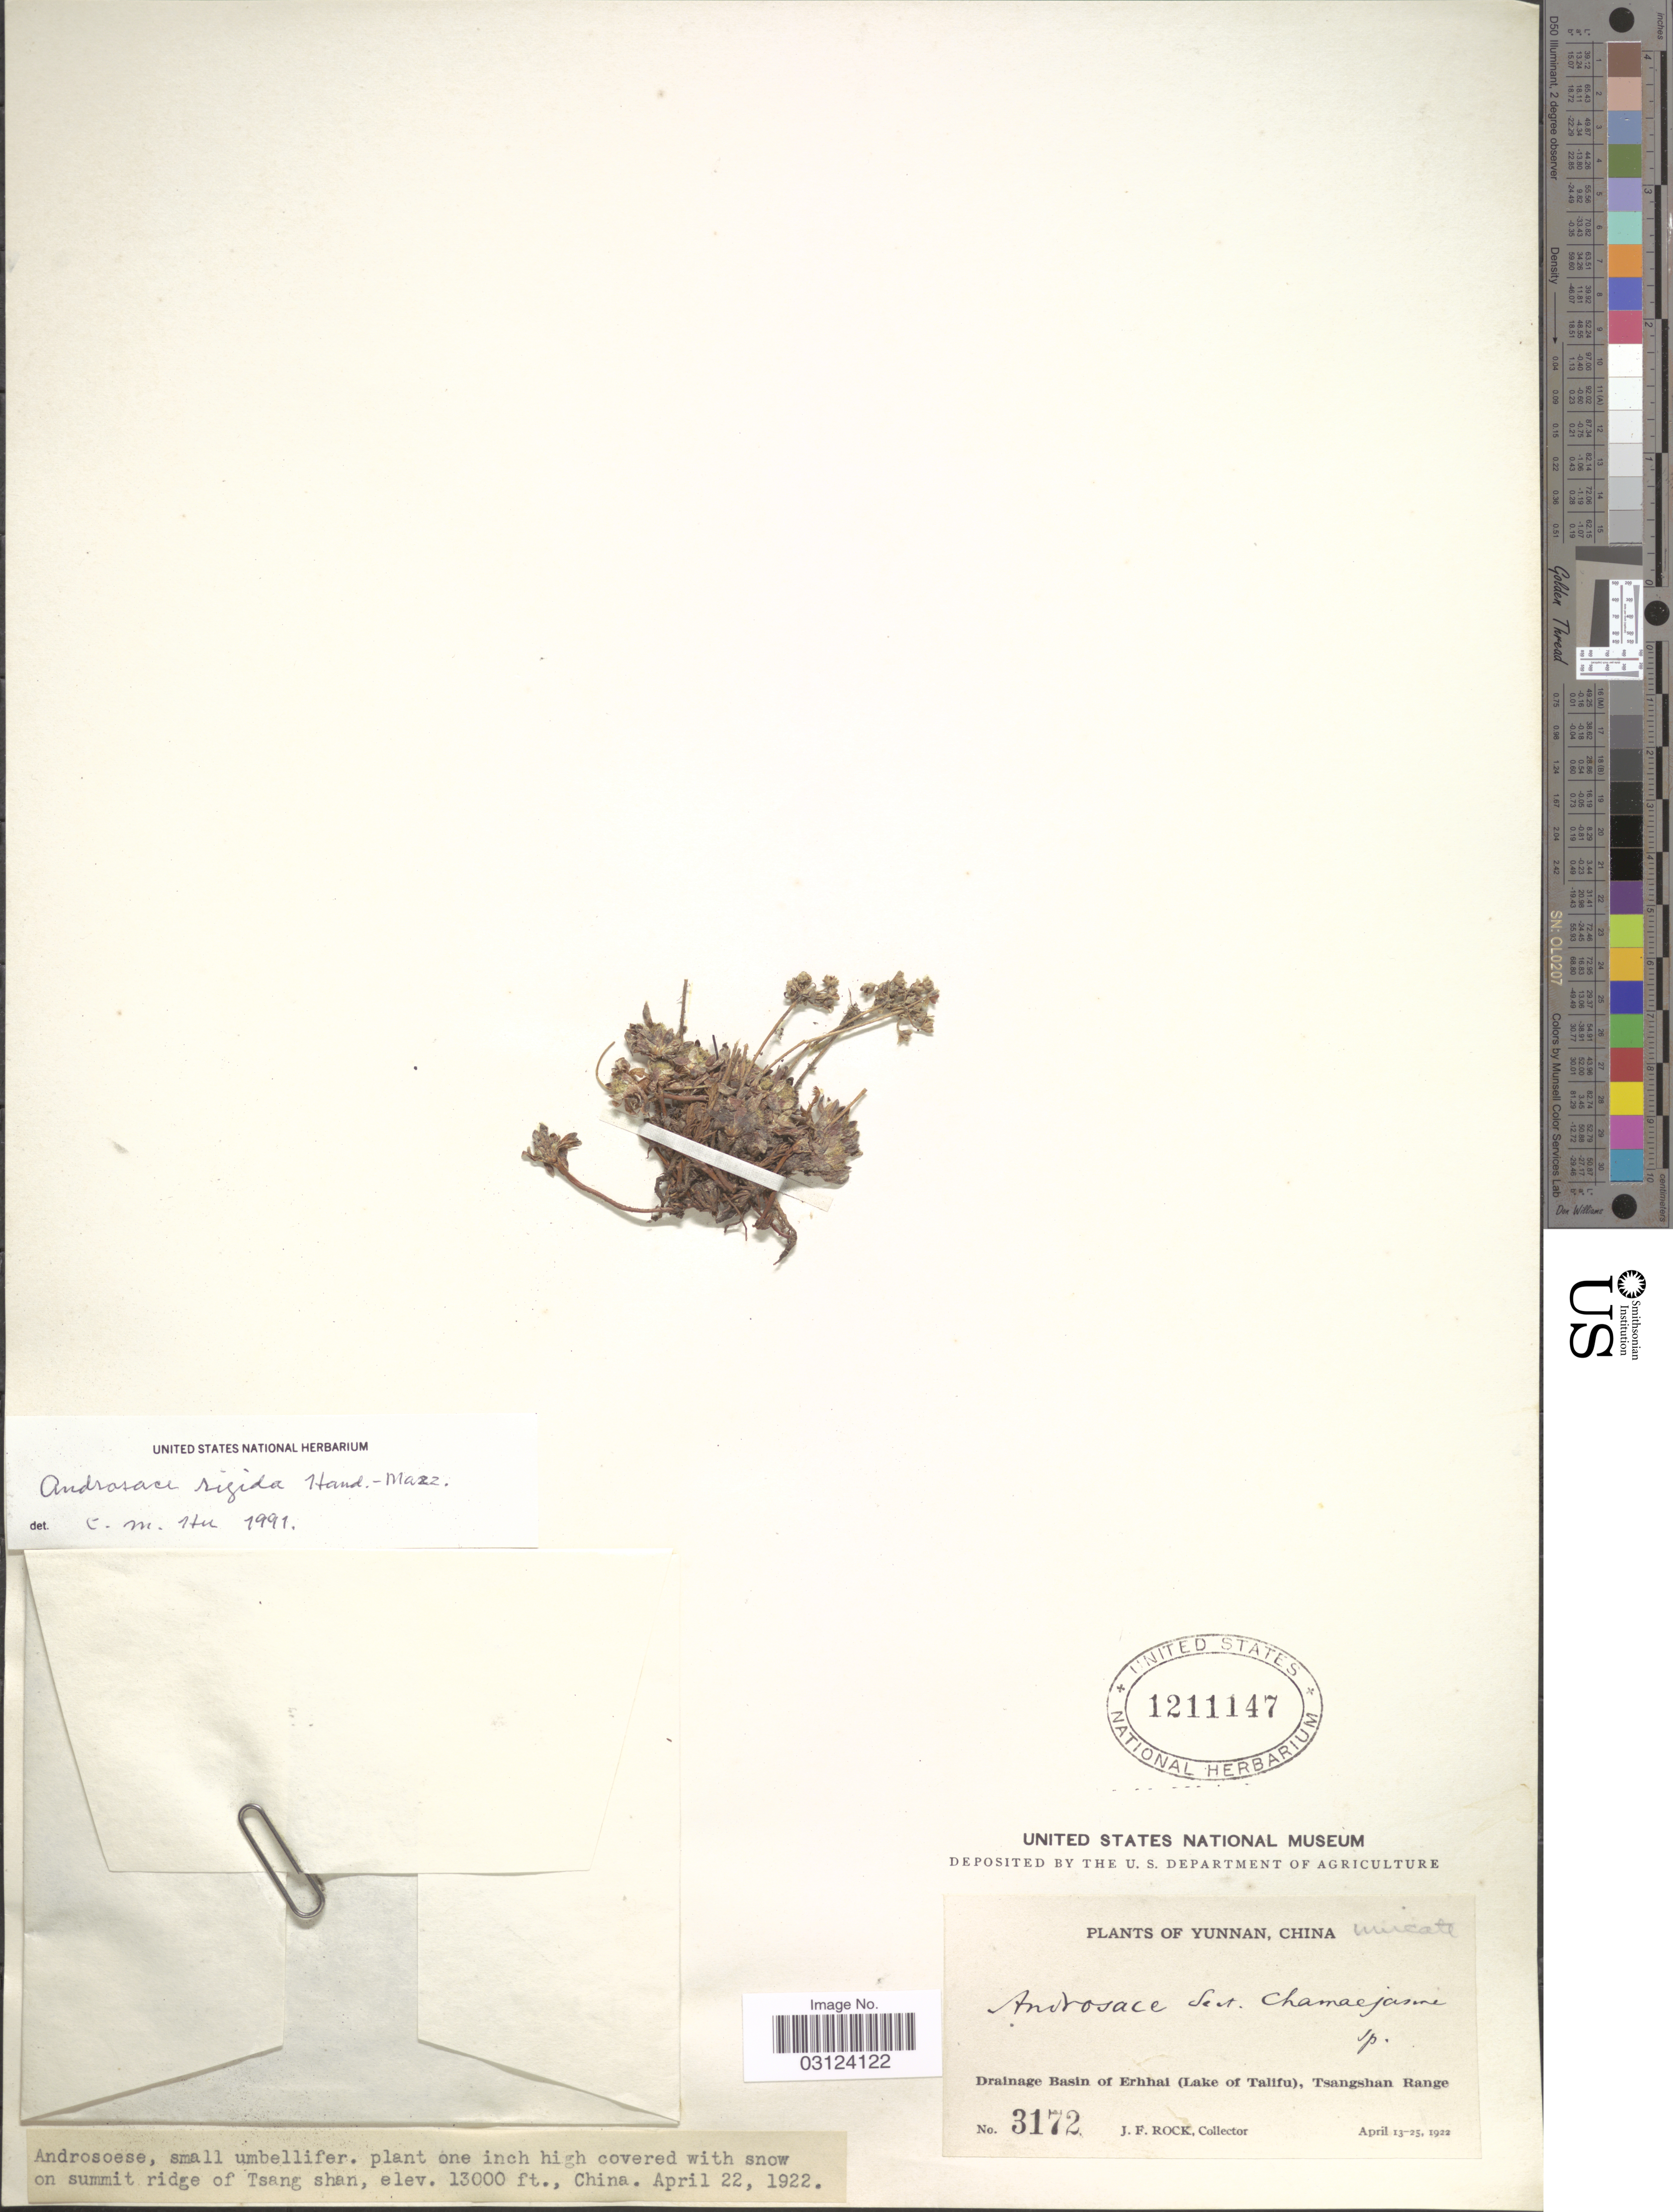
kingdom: Plantae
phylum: Tracheophyta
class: Magnoliopsida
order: Ericales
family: Primulaceae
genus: Androsace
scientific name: Androsace rigida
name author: Hand.-Mazz.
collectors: J. Rock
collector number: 3172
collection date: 1922-04-13/1922-04-25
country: China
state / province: Yunnan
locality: Drainage Basin of Erhhal (Lake of Talifu), Tsangshan Range.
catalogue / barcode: US 1211147